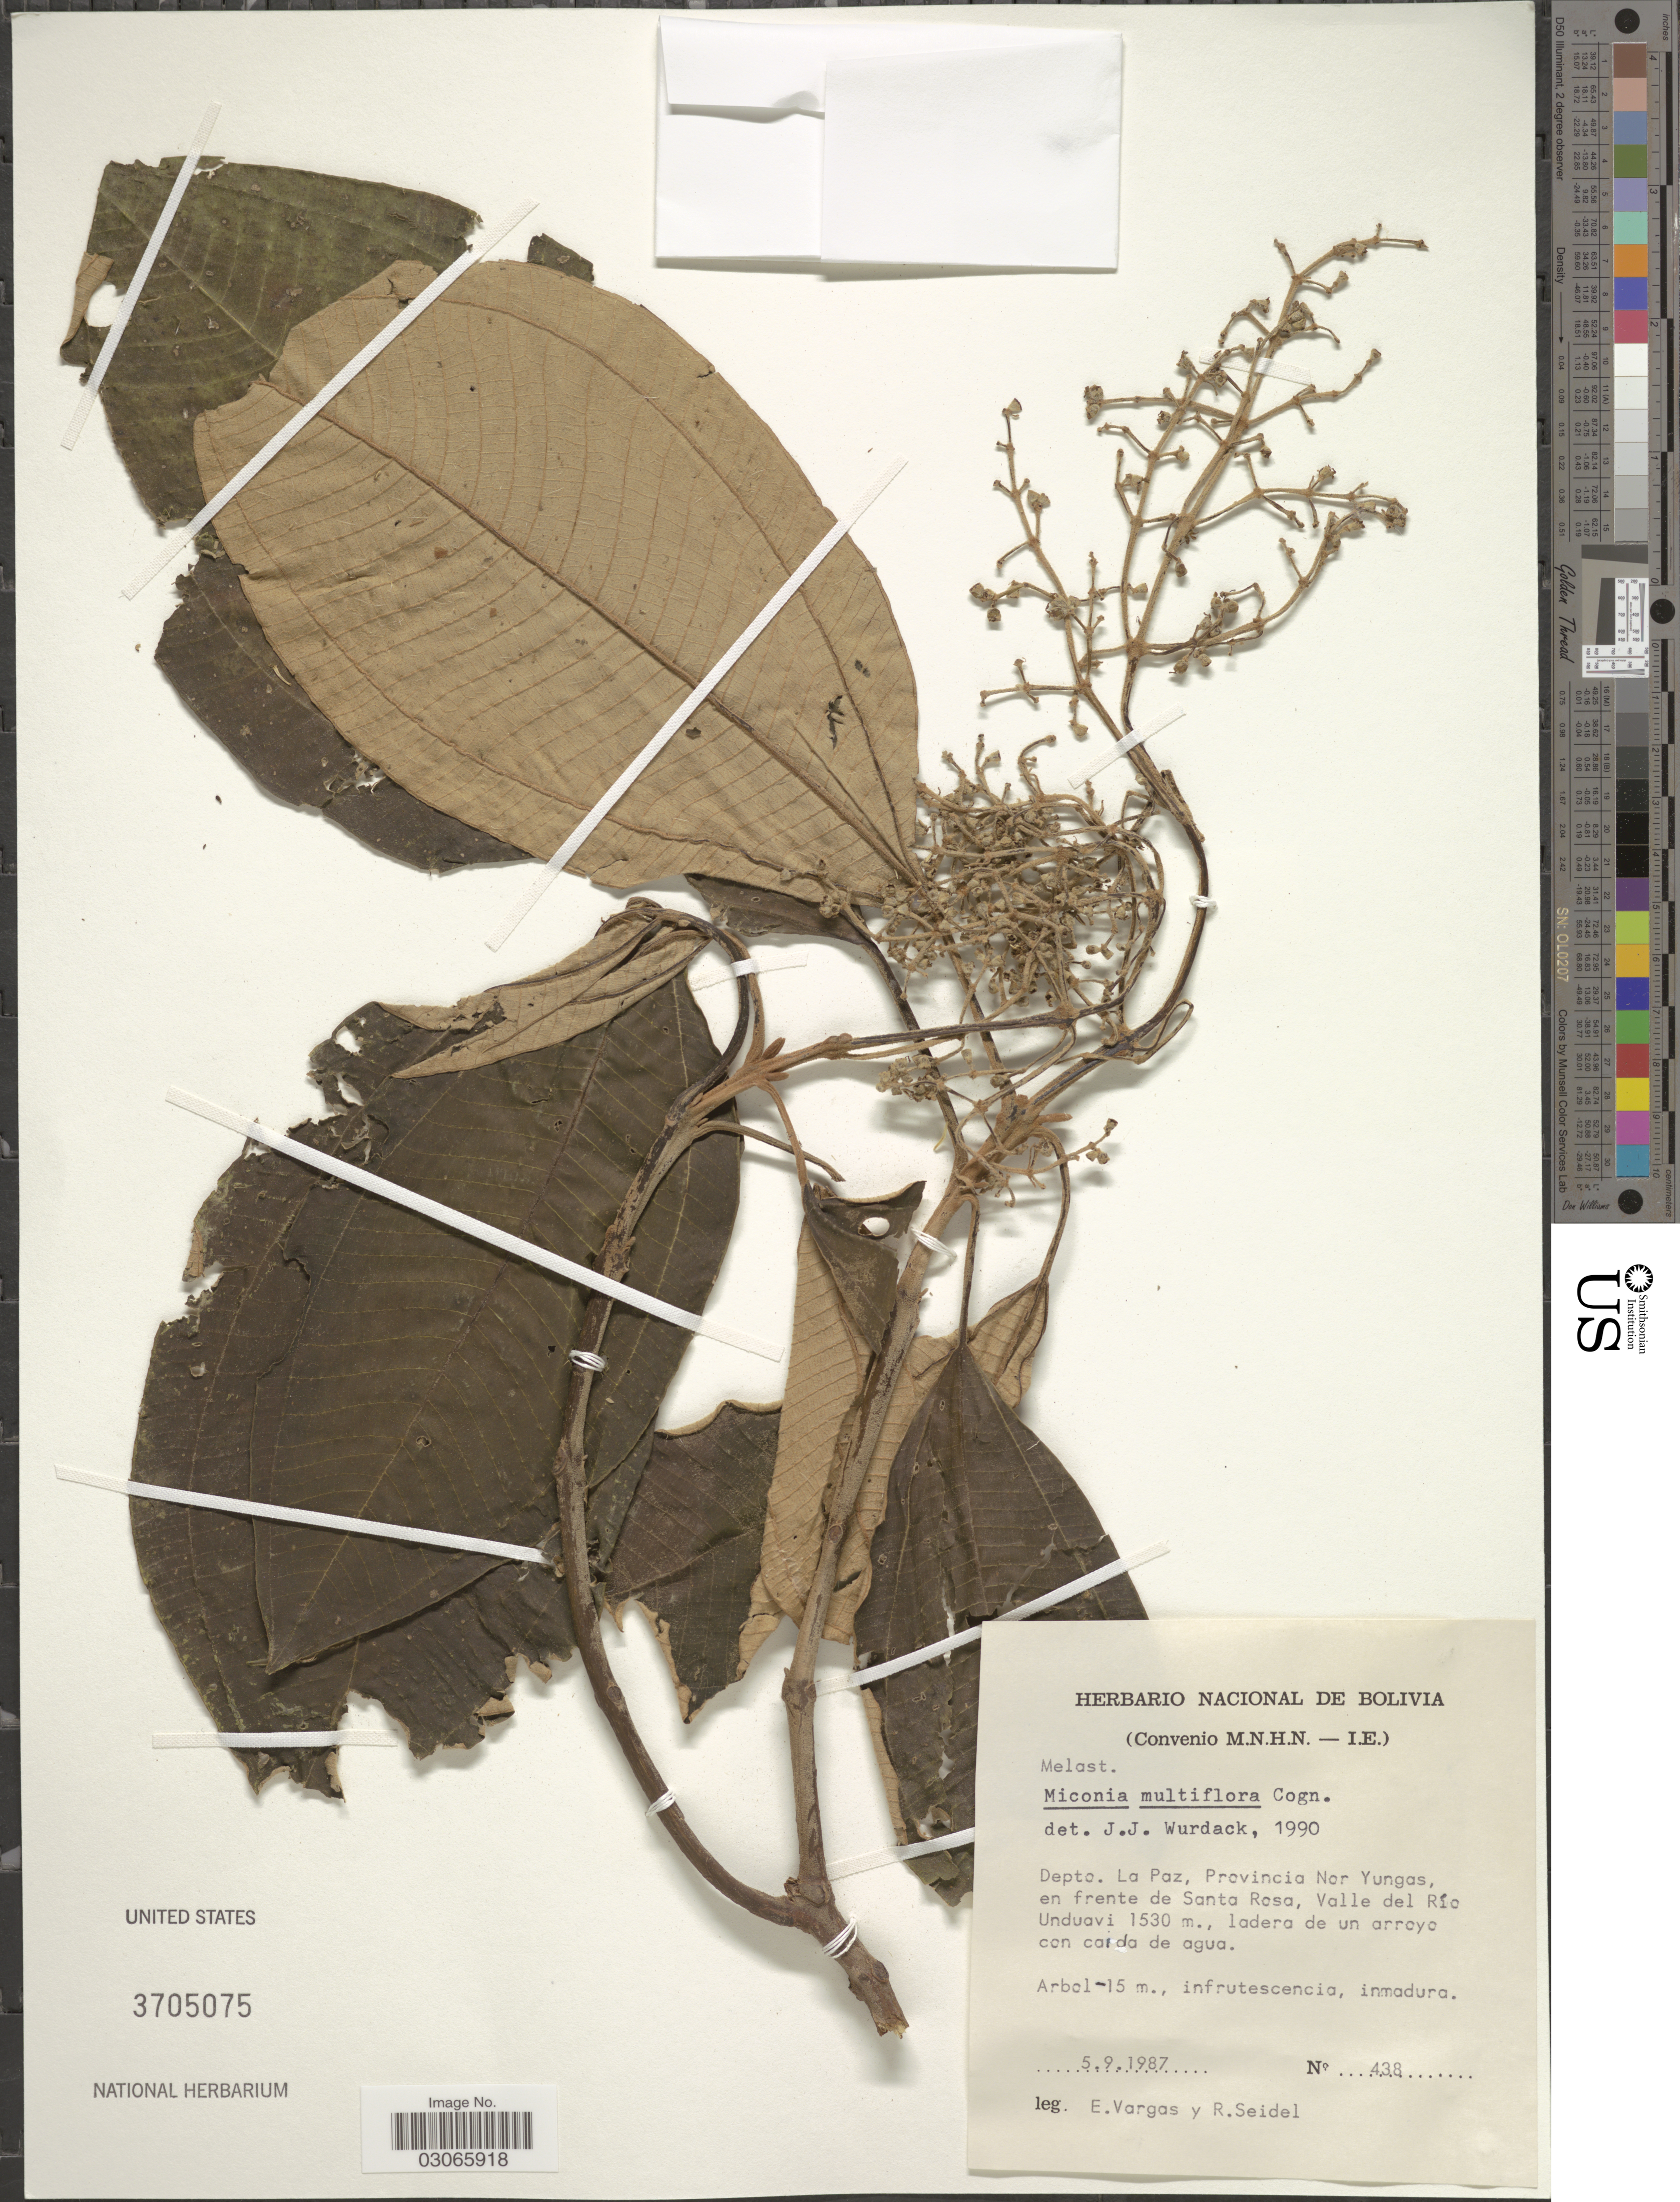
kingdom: Plantae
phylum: Tracheophyta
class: Magnoliopsida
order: Myrtales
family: Melastomataceae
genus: Miconia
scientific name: Miconia multiflora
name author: Cogn.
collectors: E. Vargas & R. Seidel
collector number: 438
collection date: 1987-09-05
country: Bolivia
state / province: La Paz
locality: Provincia Nor Yungas, en frente de Santa Rosa, Valle del Río Unduavi.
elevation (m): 1530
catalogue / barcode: US 3705075